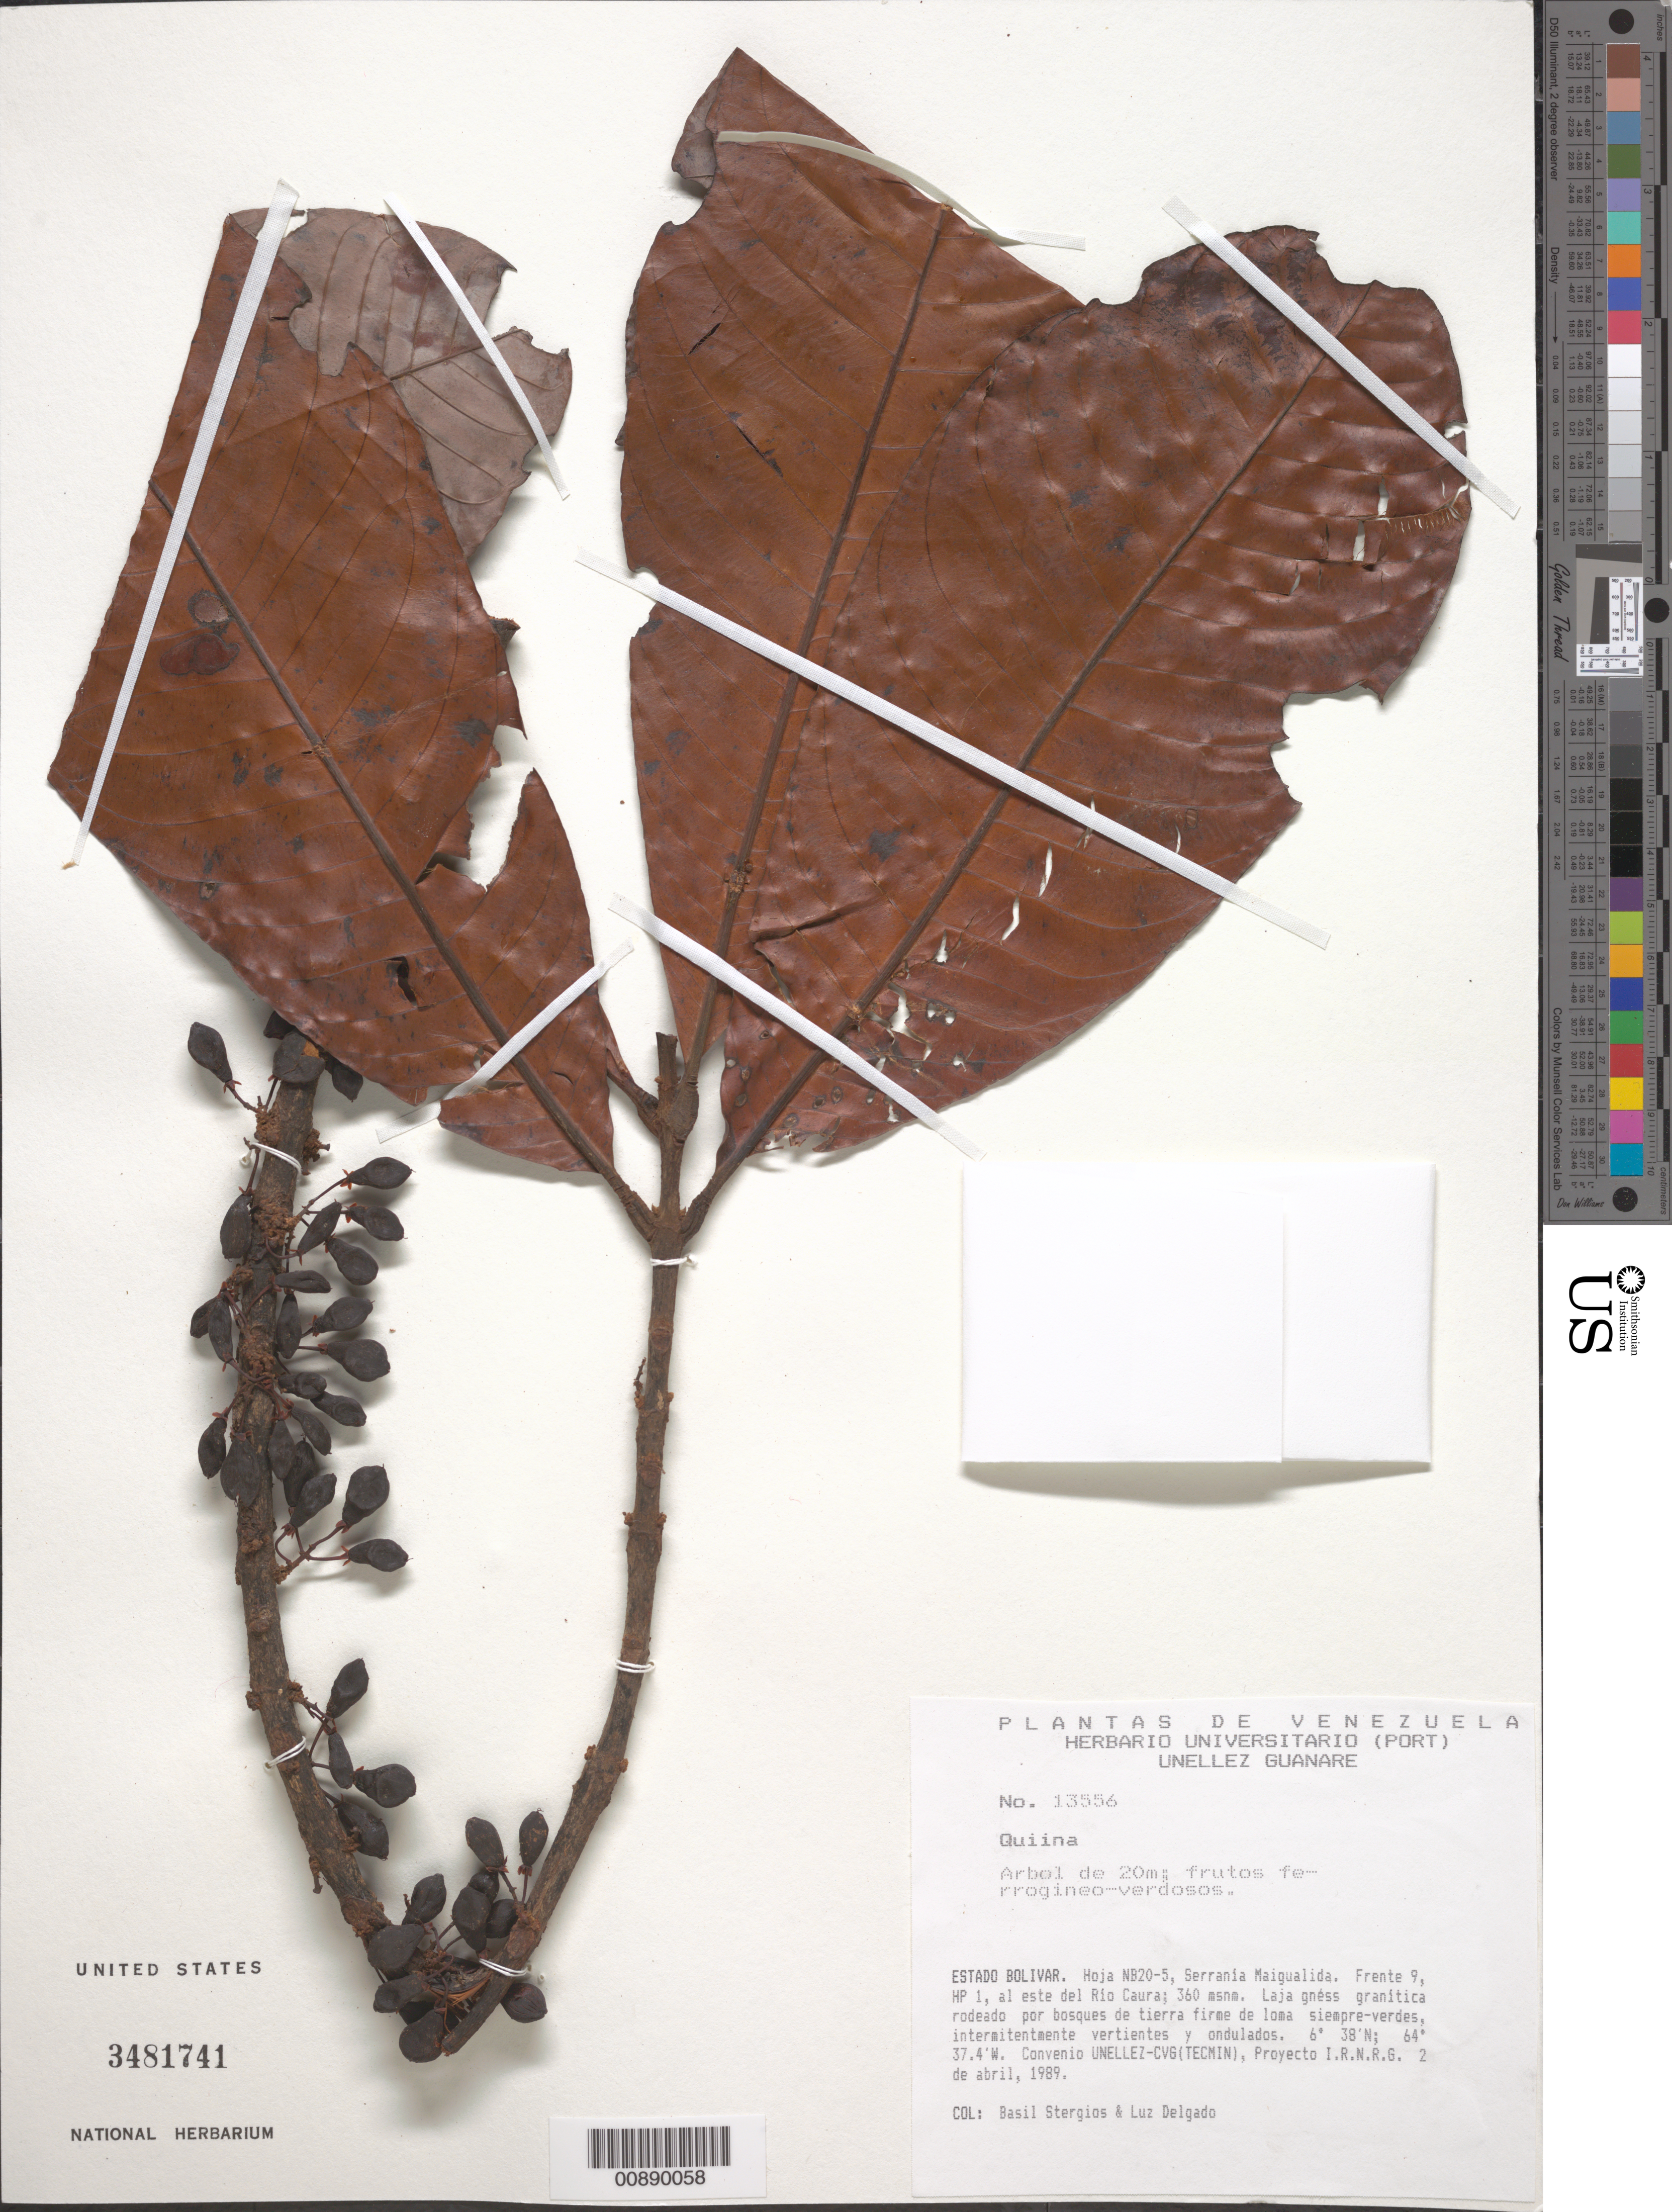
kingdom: Plantae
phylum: Tracheophyta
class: Magnoliopsida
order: Malpighiales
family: Quiinaceae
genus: Quiina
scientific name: Quiina sp.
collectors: B. G. Stergios & L. Delgado V.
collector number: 13556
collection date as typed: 2-Apr-89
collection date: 1989-04-02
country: Venezuela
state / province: Bolívar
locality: Serrania Maigualida, E del río Caura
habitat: Laja gnéss granítica rodeado por bosques de tierra firme de loma siempre-verdes, intermitentmente vertientes y ondulados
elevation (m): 360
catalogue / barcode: US 3481741